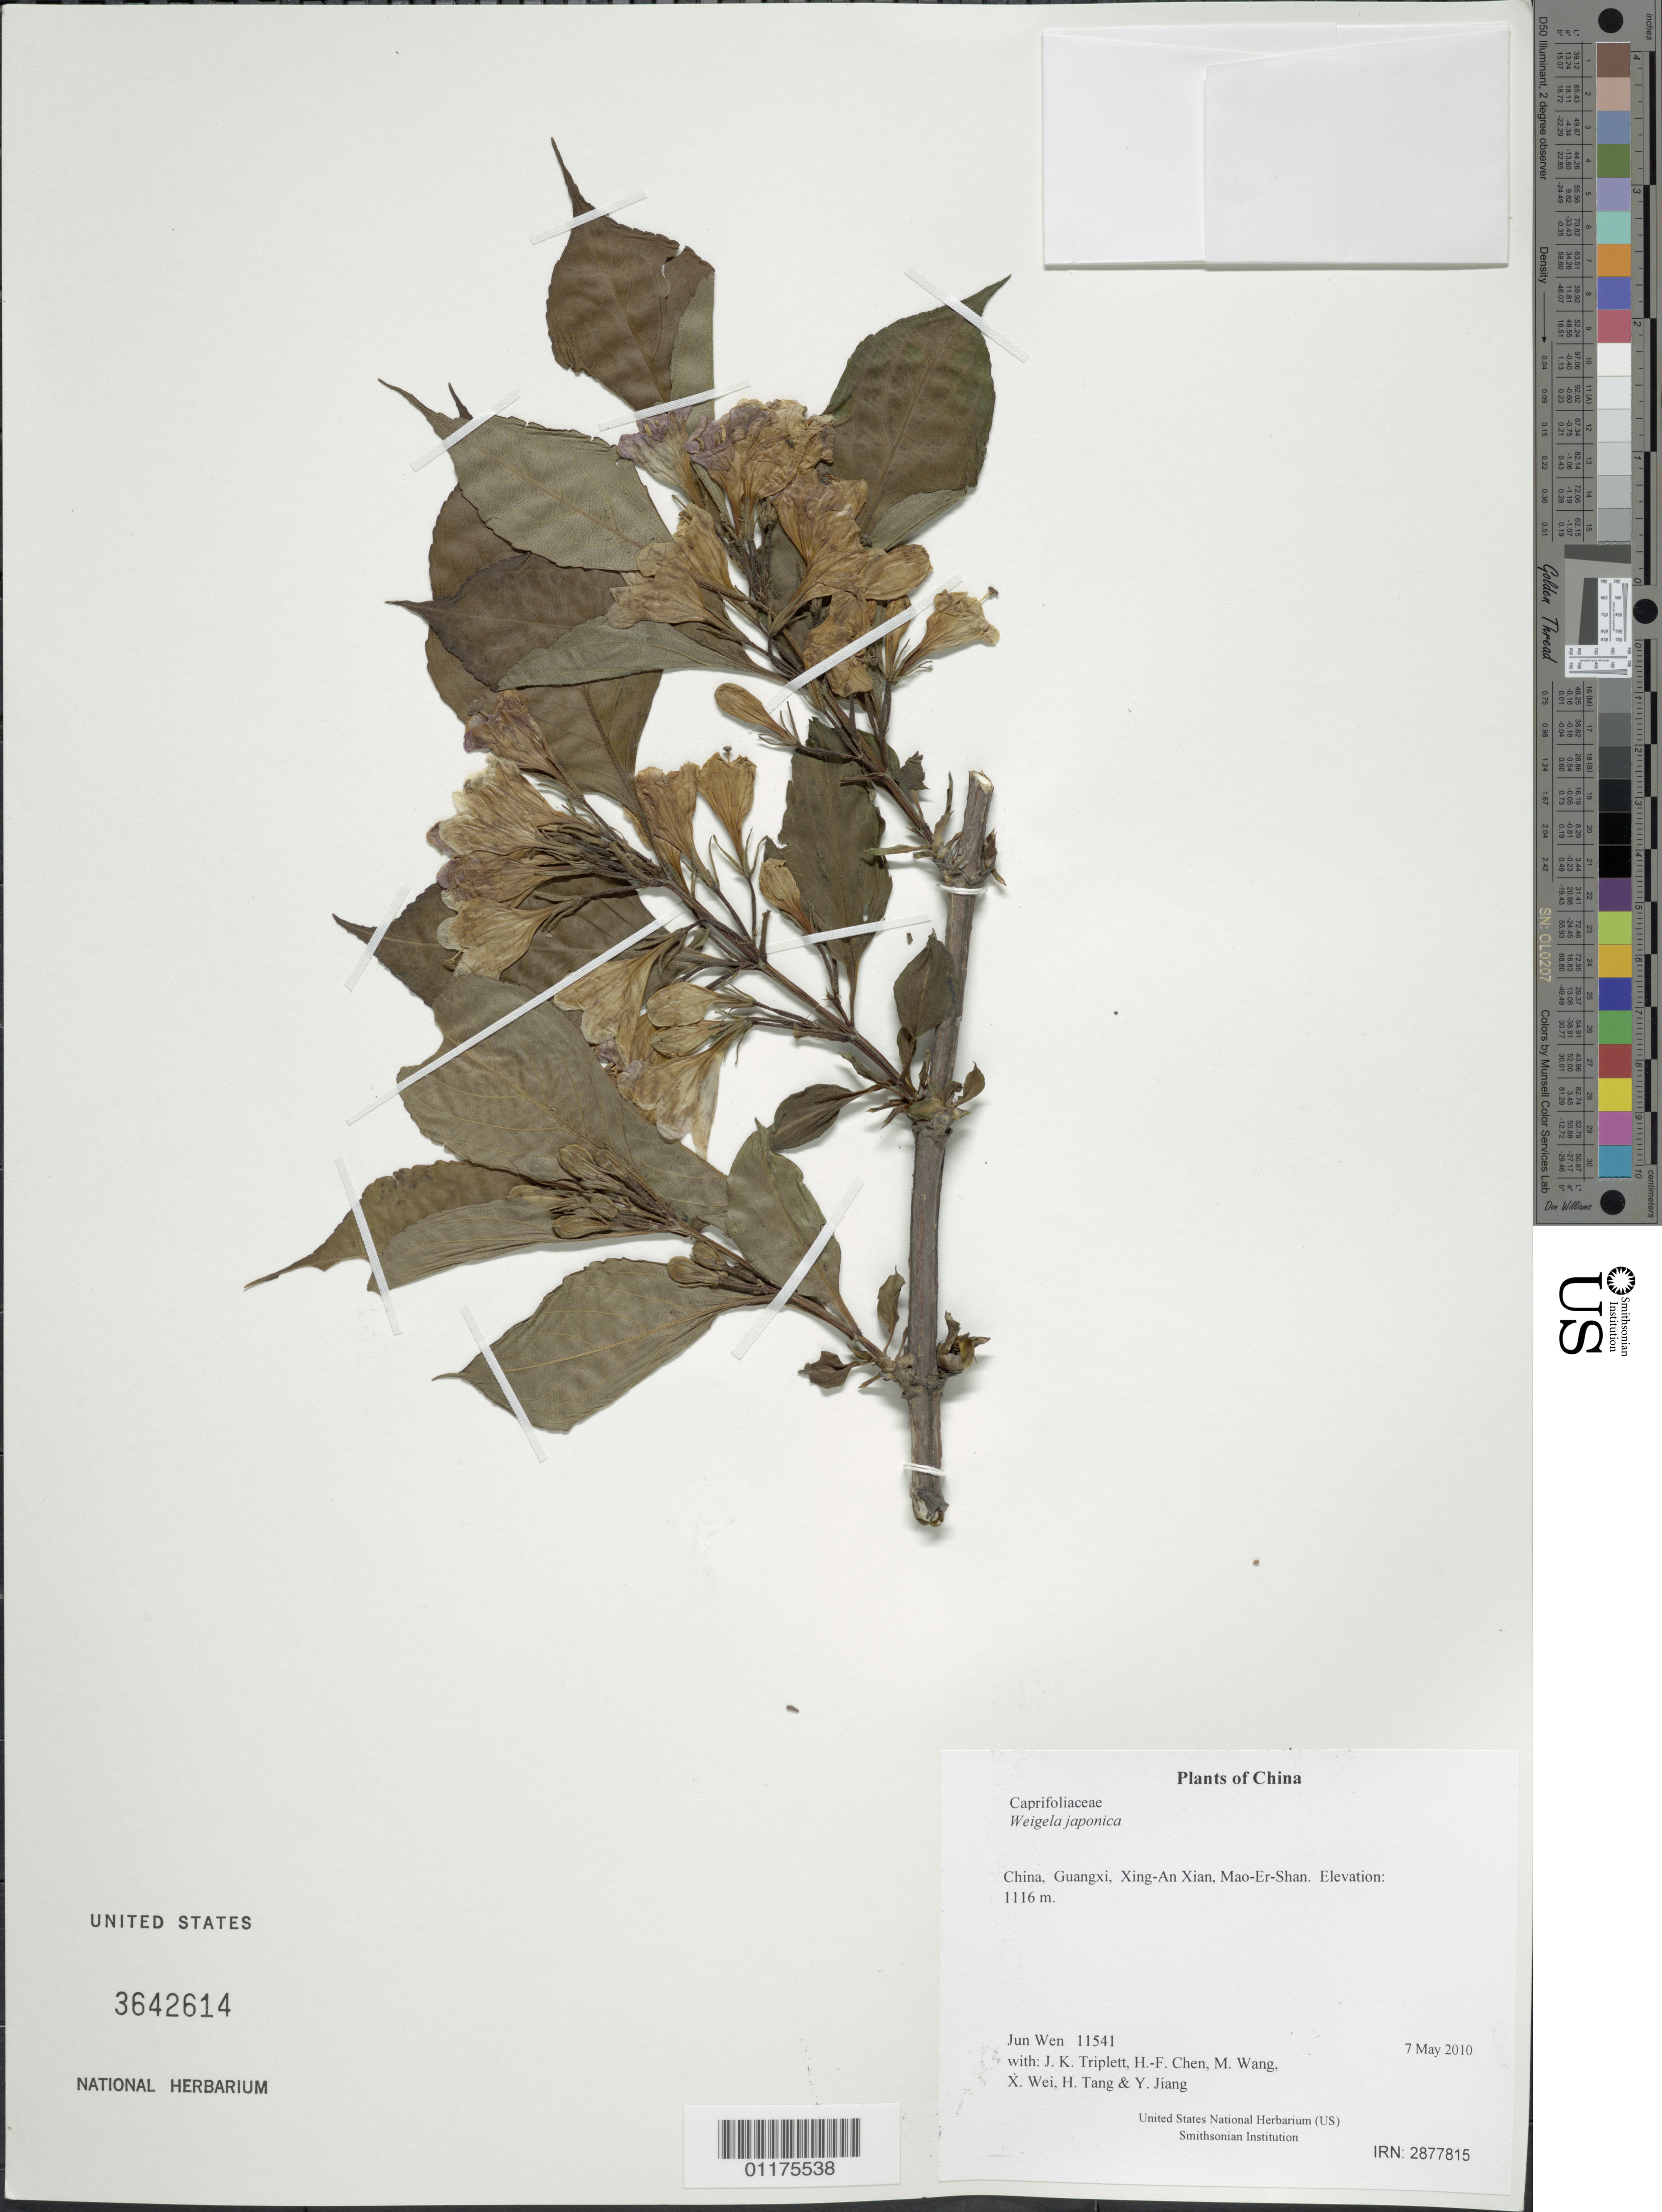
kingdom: Plantae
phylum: Tracheophyta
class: Magnoliopsida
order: Dipsacales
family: Caprifoliaceae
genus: Weigela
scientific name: Weigela japonica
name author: Thunb.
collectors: J. Wen, J. K. Triplett, H.-F. Chen, M. Wang, X. Wei, H. Tang & Y. Jiang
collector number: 11541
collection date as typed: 7 May 2010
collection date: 2010-05-07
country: China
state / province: Guangxi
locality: Xing-An Xian, Mao-Er-Shan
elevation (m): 1116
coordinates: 25 52.881 N, 110 29.429 E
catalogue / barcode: US 3642614